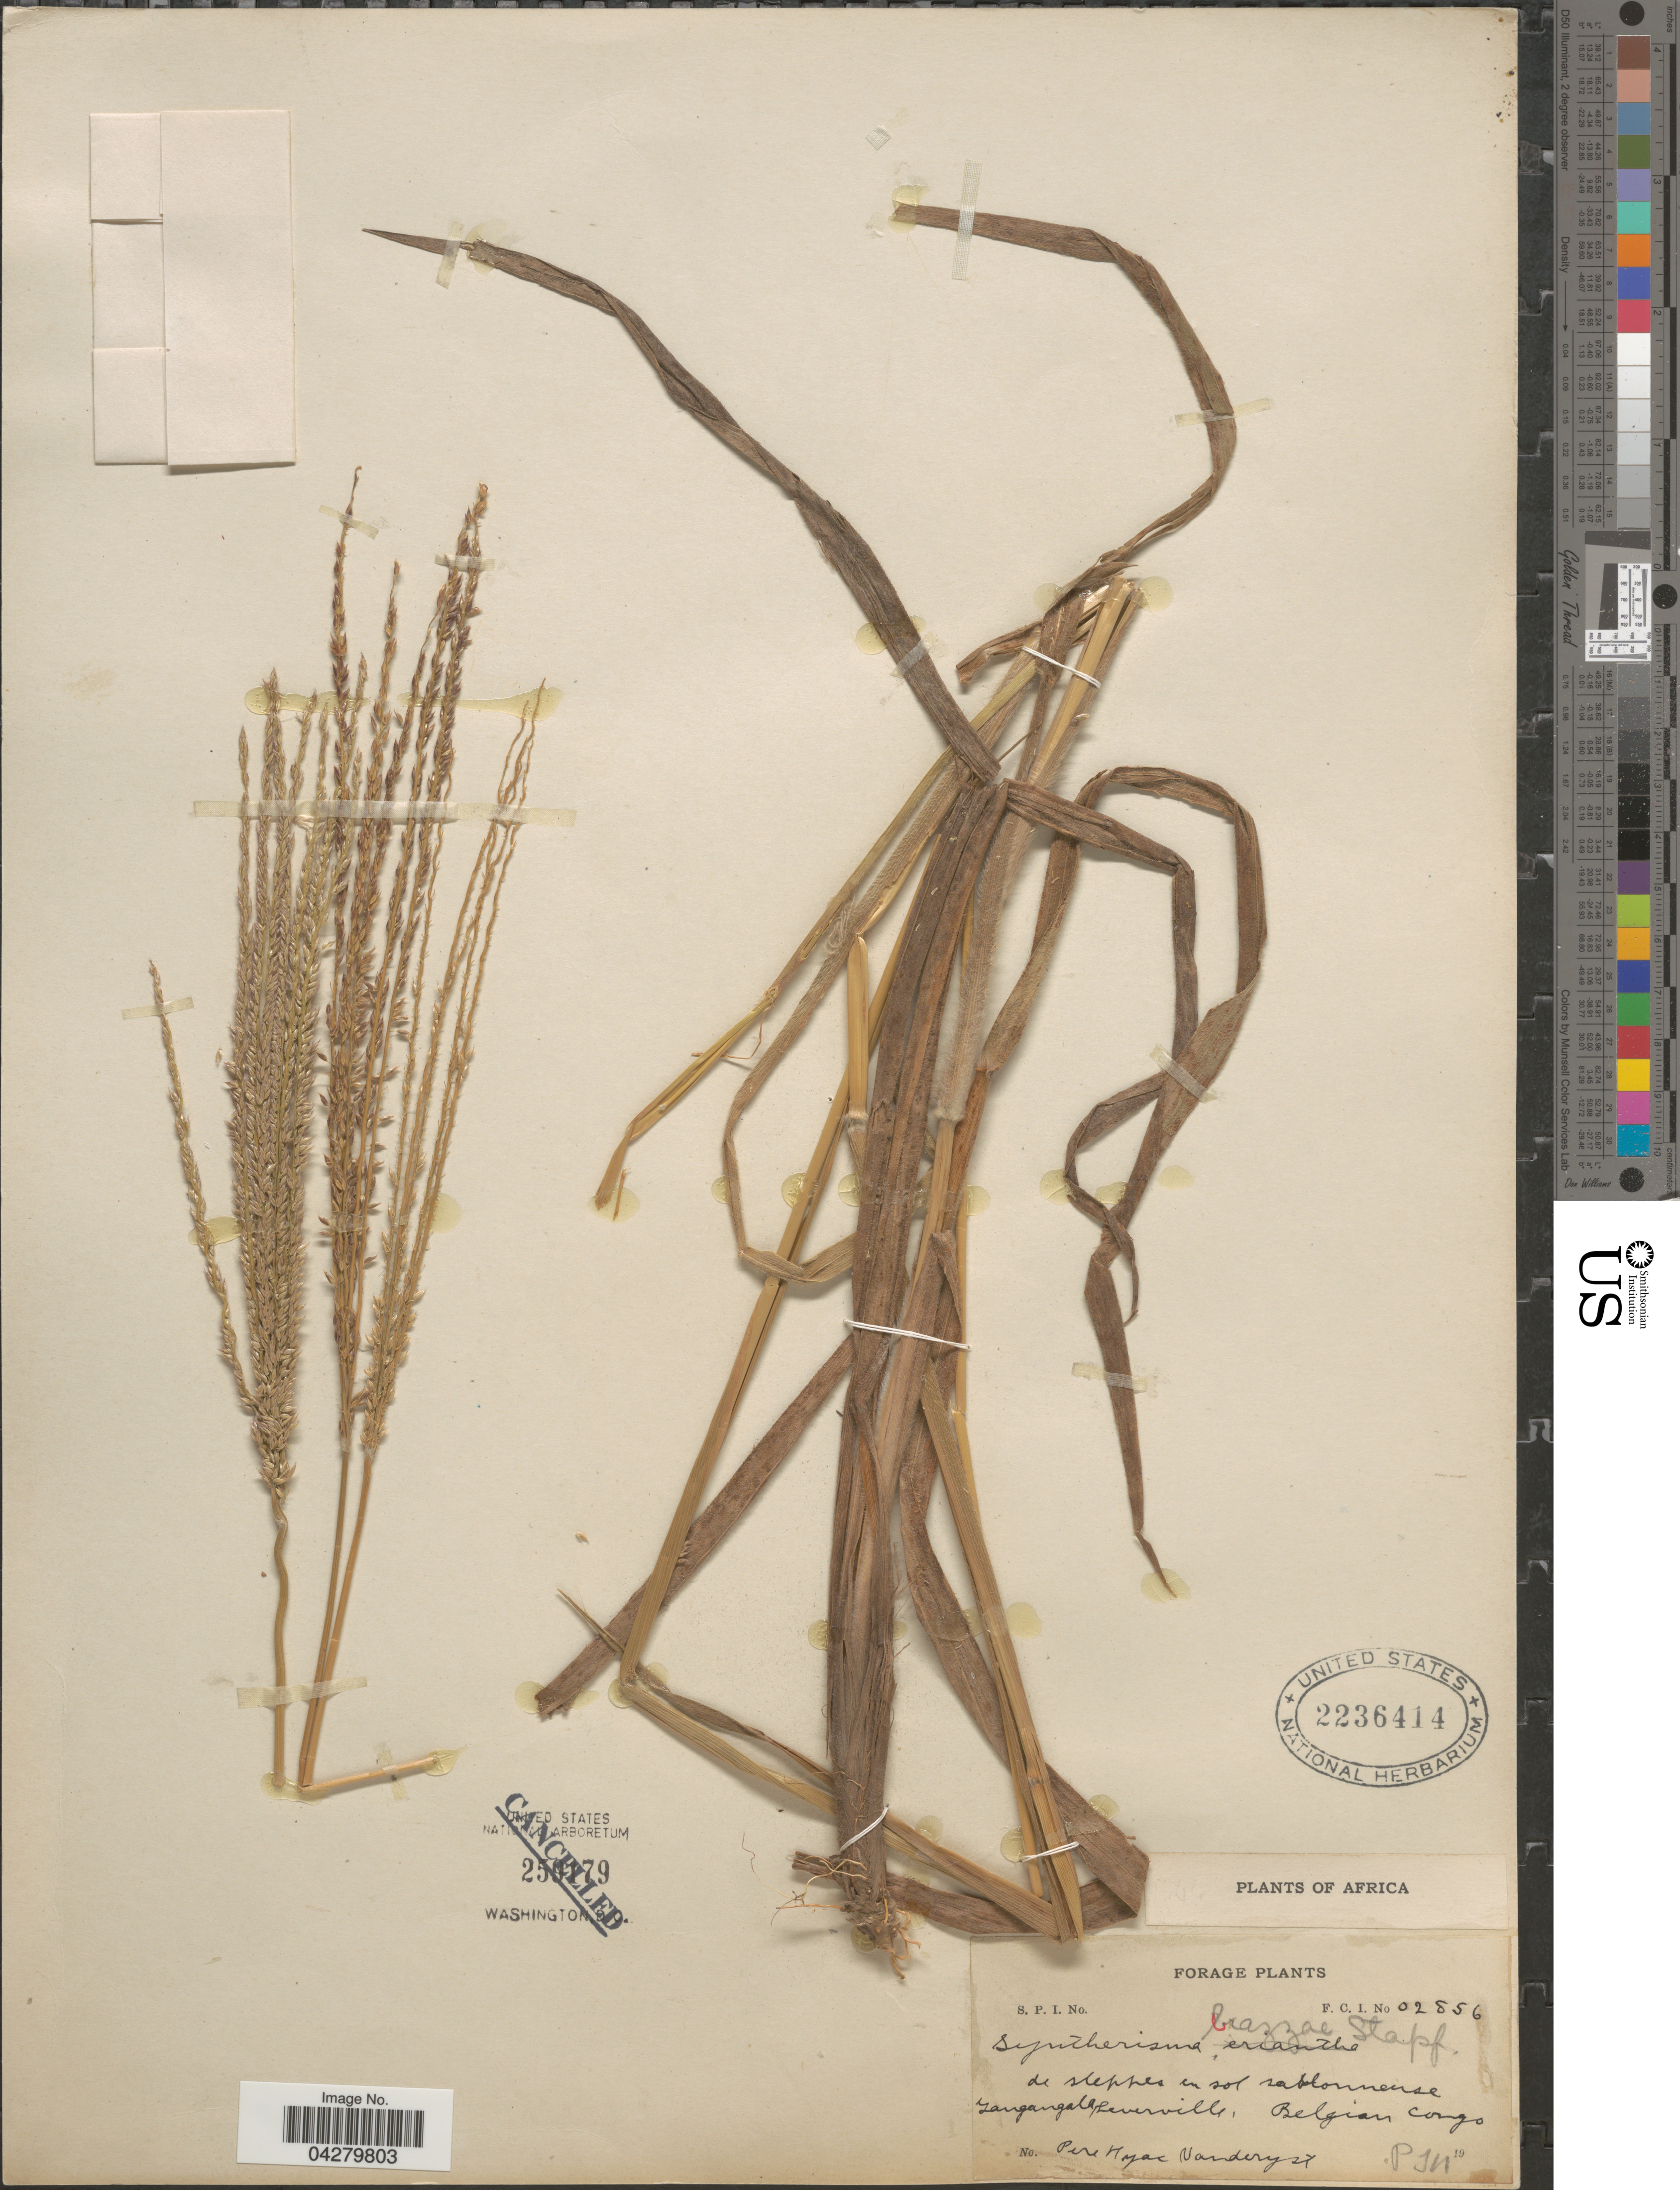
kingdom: Plantae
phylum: Tracheophyta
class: Liliopsida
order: Poales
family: Poaceae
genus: Digitaria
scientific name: Digitaria brazzae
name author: (Franch.) Stapf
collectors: H. J. R. Vanderyst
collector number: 02856?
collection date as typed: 19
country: Congo, Democratic Republic of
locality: De steppes en sol sablonneuse Tangangala [interpreted] Leverville [interpreted], Belgian Congo.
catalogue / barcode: US 2236414